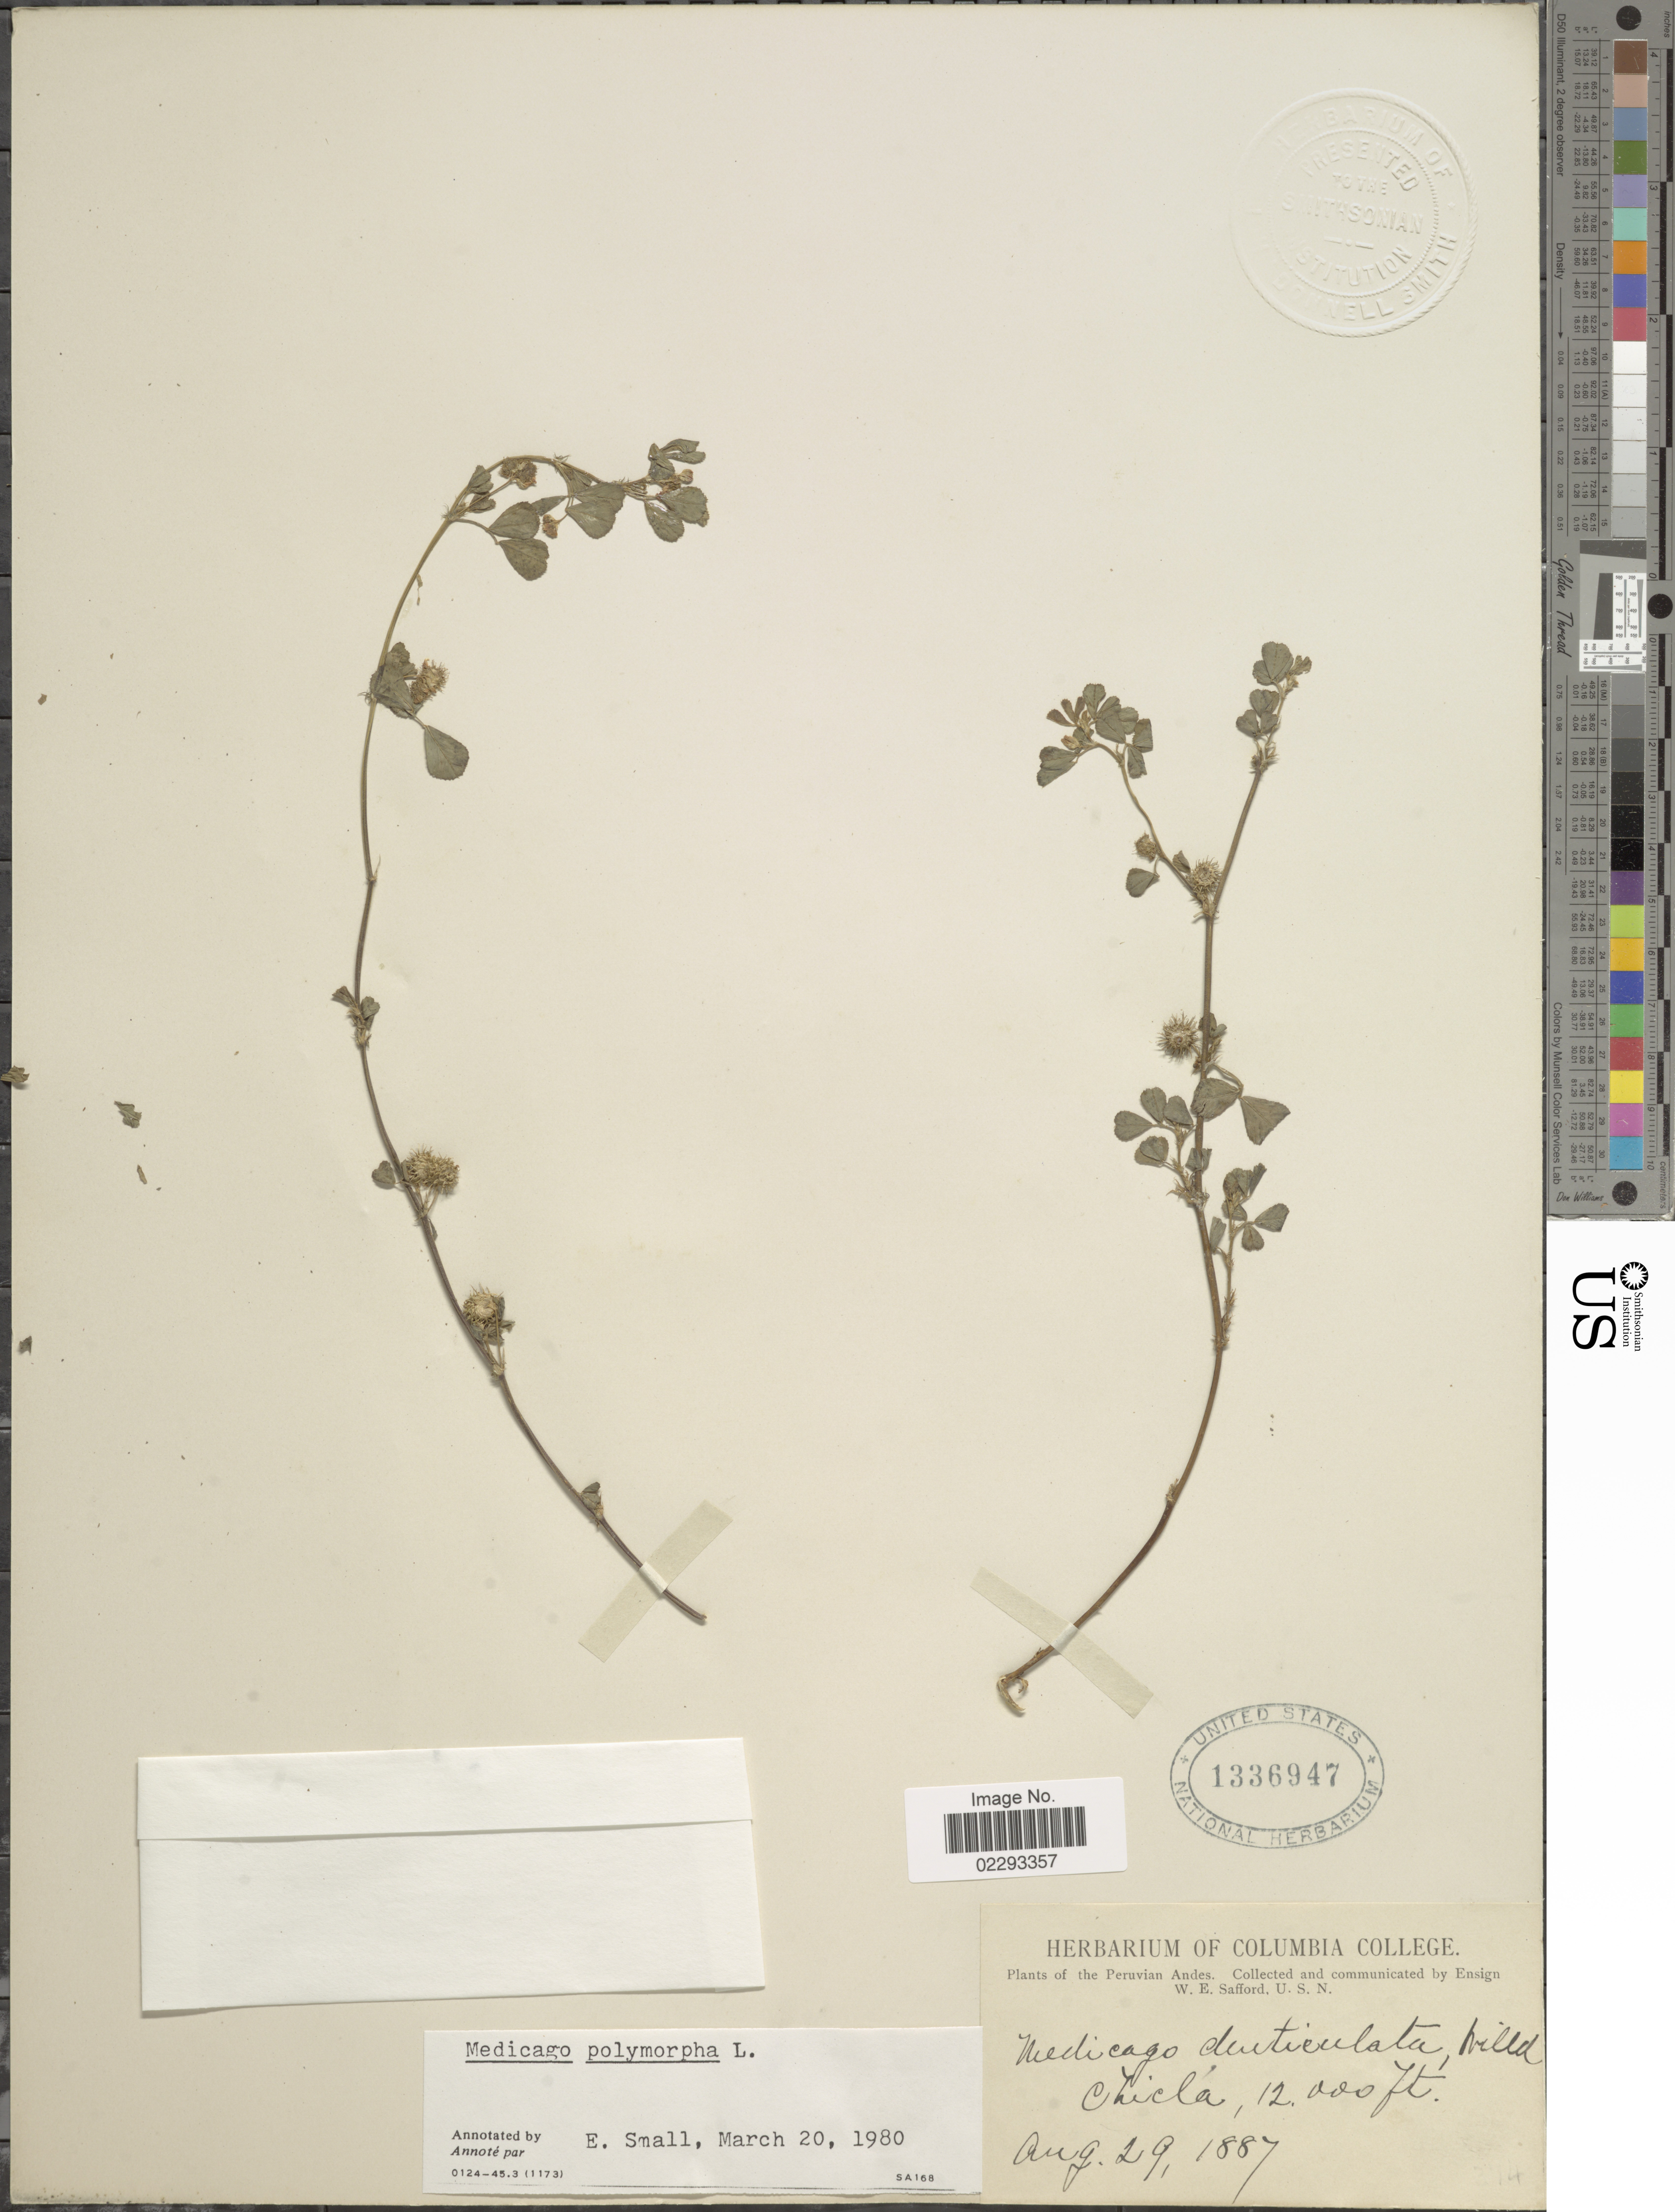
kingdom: Plantae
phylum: Tracheophyta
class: Magnoliopsida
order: Fabales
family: Fabaceae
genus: Medicago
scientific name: Medicago polymorpha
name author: L.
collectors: W. E. Safford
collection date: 1887-08-29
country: Peru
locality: Chicla, Peruvian Andes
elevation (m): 3658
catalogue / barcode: US 1336947